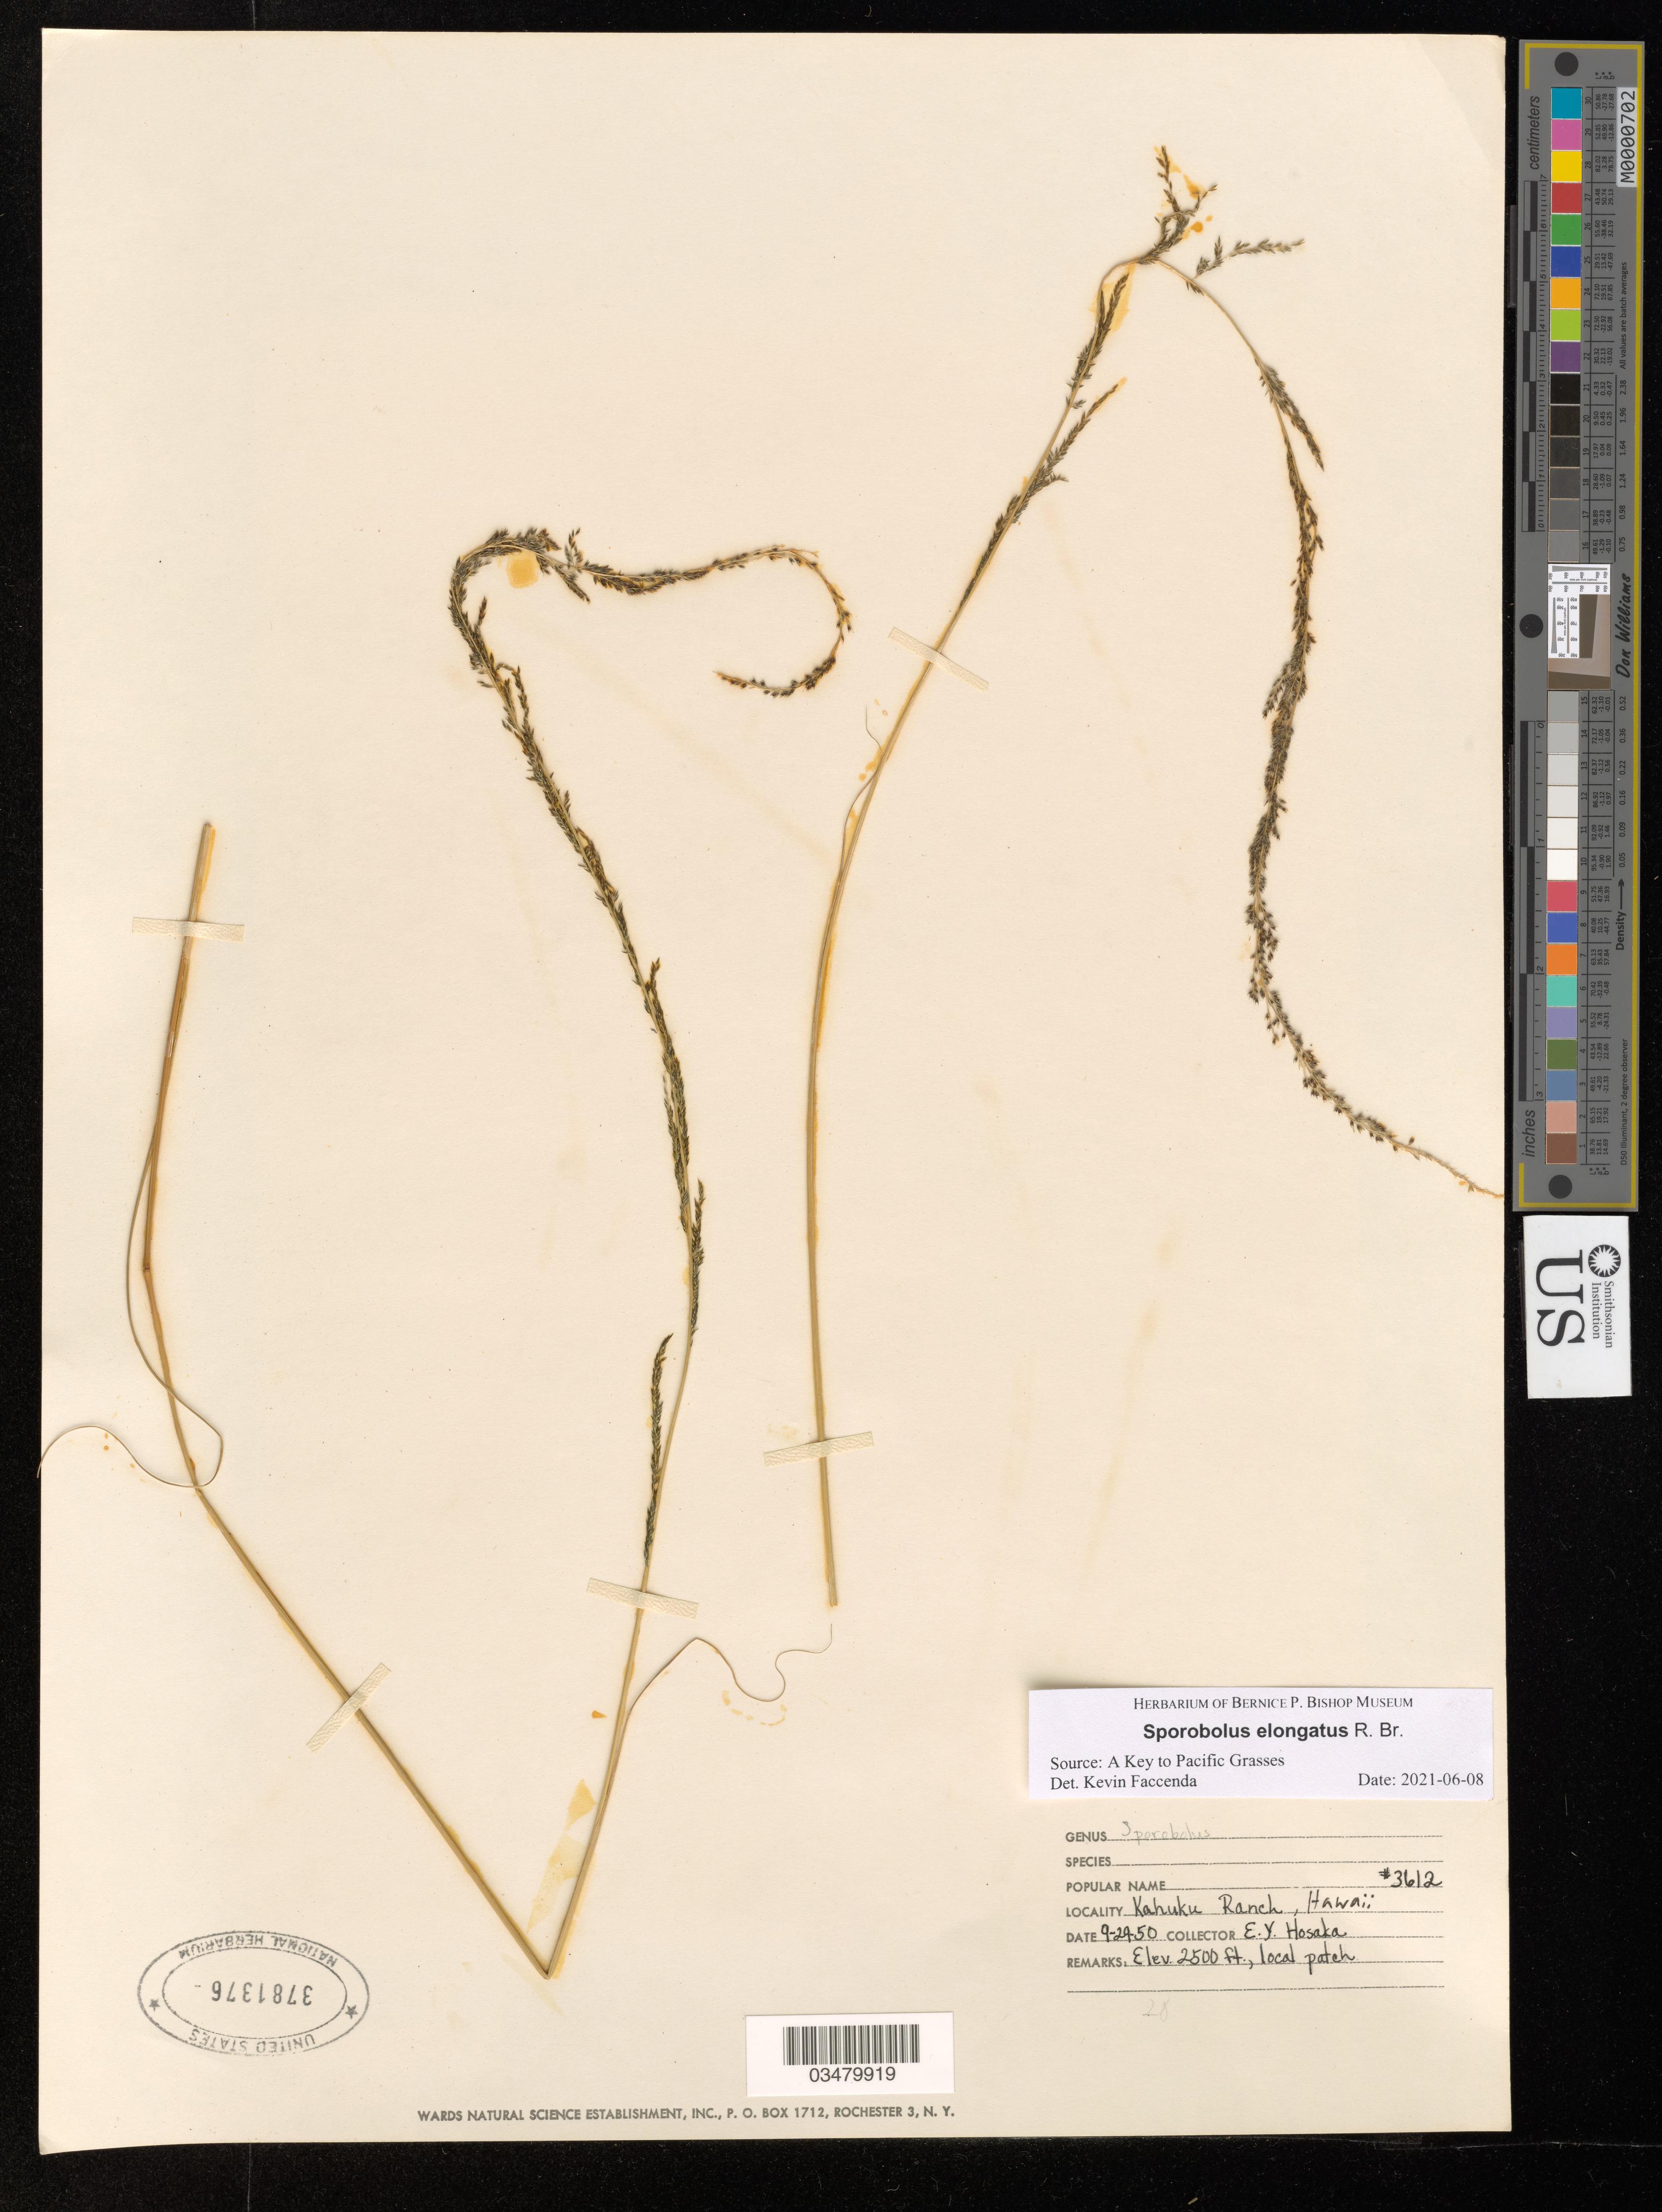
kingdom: Plantae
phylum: Tracheophyta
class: Liliopsida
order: Poales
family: Poaceae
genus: Sporobolus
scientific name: Sporobolus elongatus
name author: R. Br.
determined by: Faccenda, K.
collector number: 3612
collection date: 1950-09-29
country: United States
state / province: Hawaii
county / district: Hawaii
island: Hawaii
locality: Kahuku Ranch, Hawaii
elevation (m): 762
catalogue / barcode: US 3781376